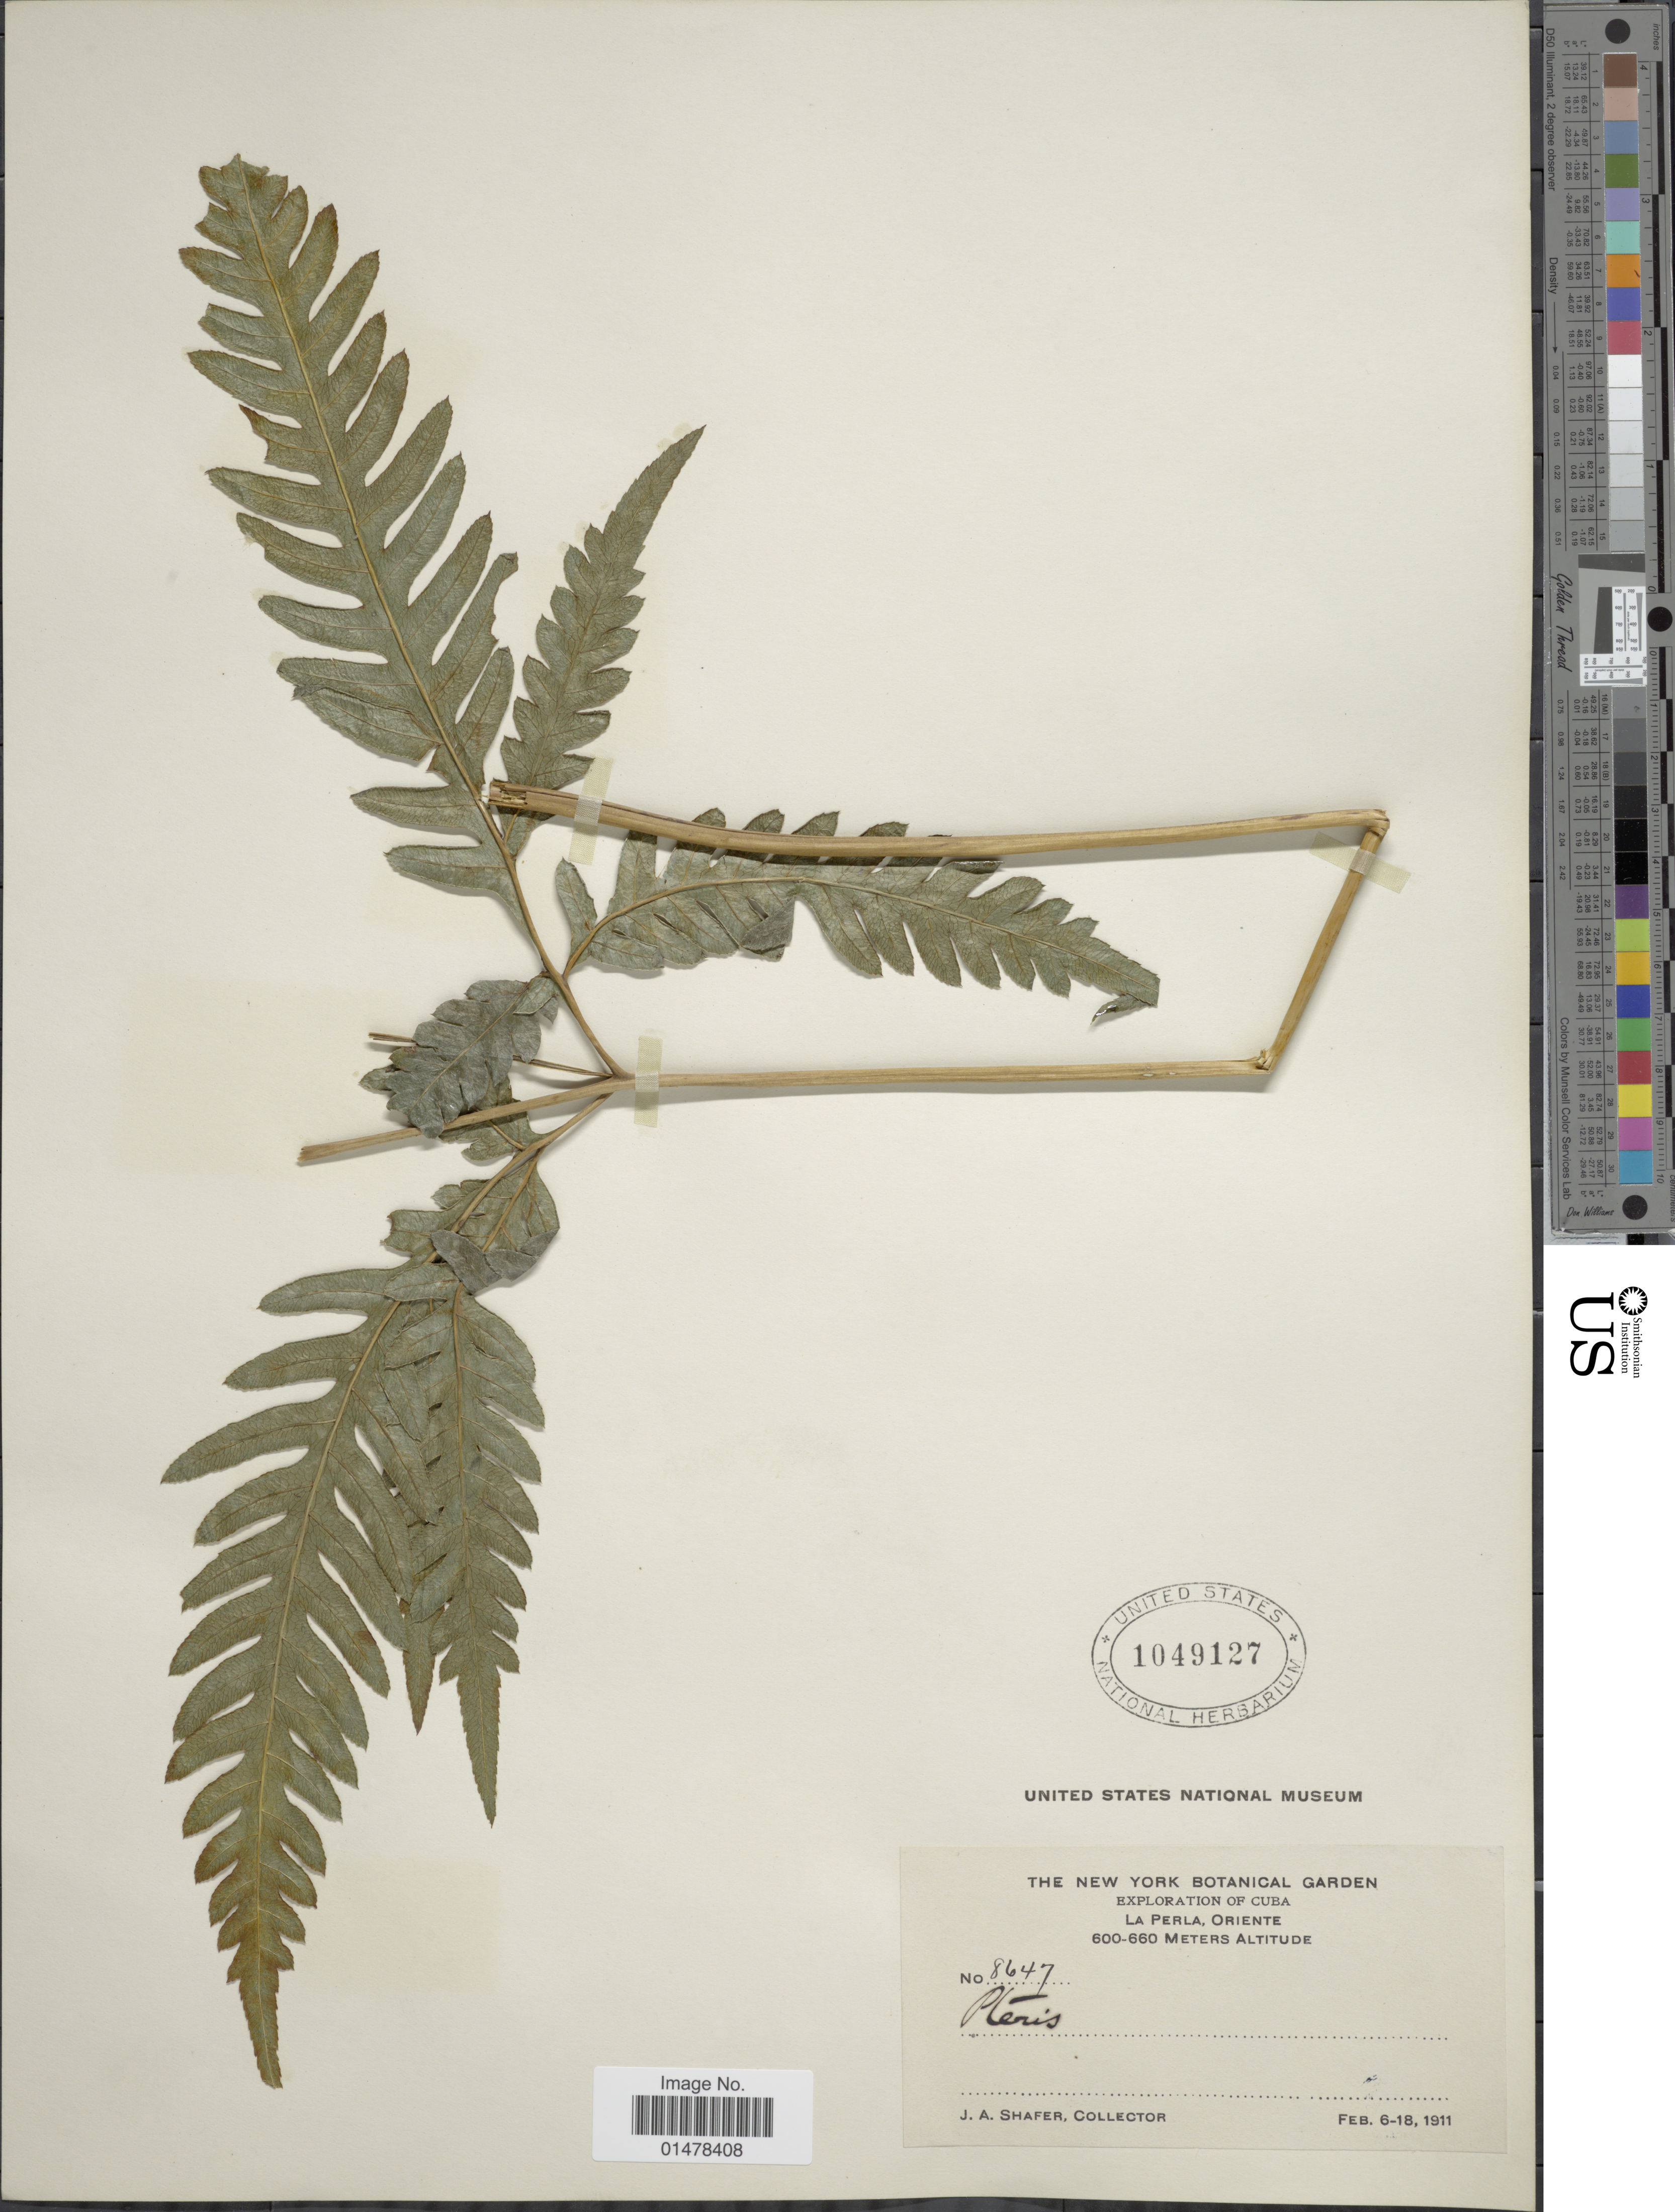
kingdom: Plantae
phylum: Tracheophyta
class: Polypodiopsida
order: Polypodiales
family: Pteridaceae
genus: Pteris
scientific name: Pteris altissima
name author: Poir.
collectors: J. A. Shafer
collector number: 8647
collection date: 1911-02-06/1911-02-18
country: Cuba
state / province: Oriente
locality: La Perla, Oriente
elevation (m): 600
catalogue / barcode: US 1049127